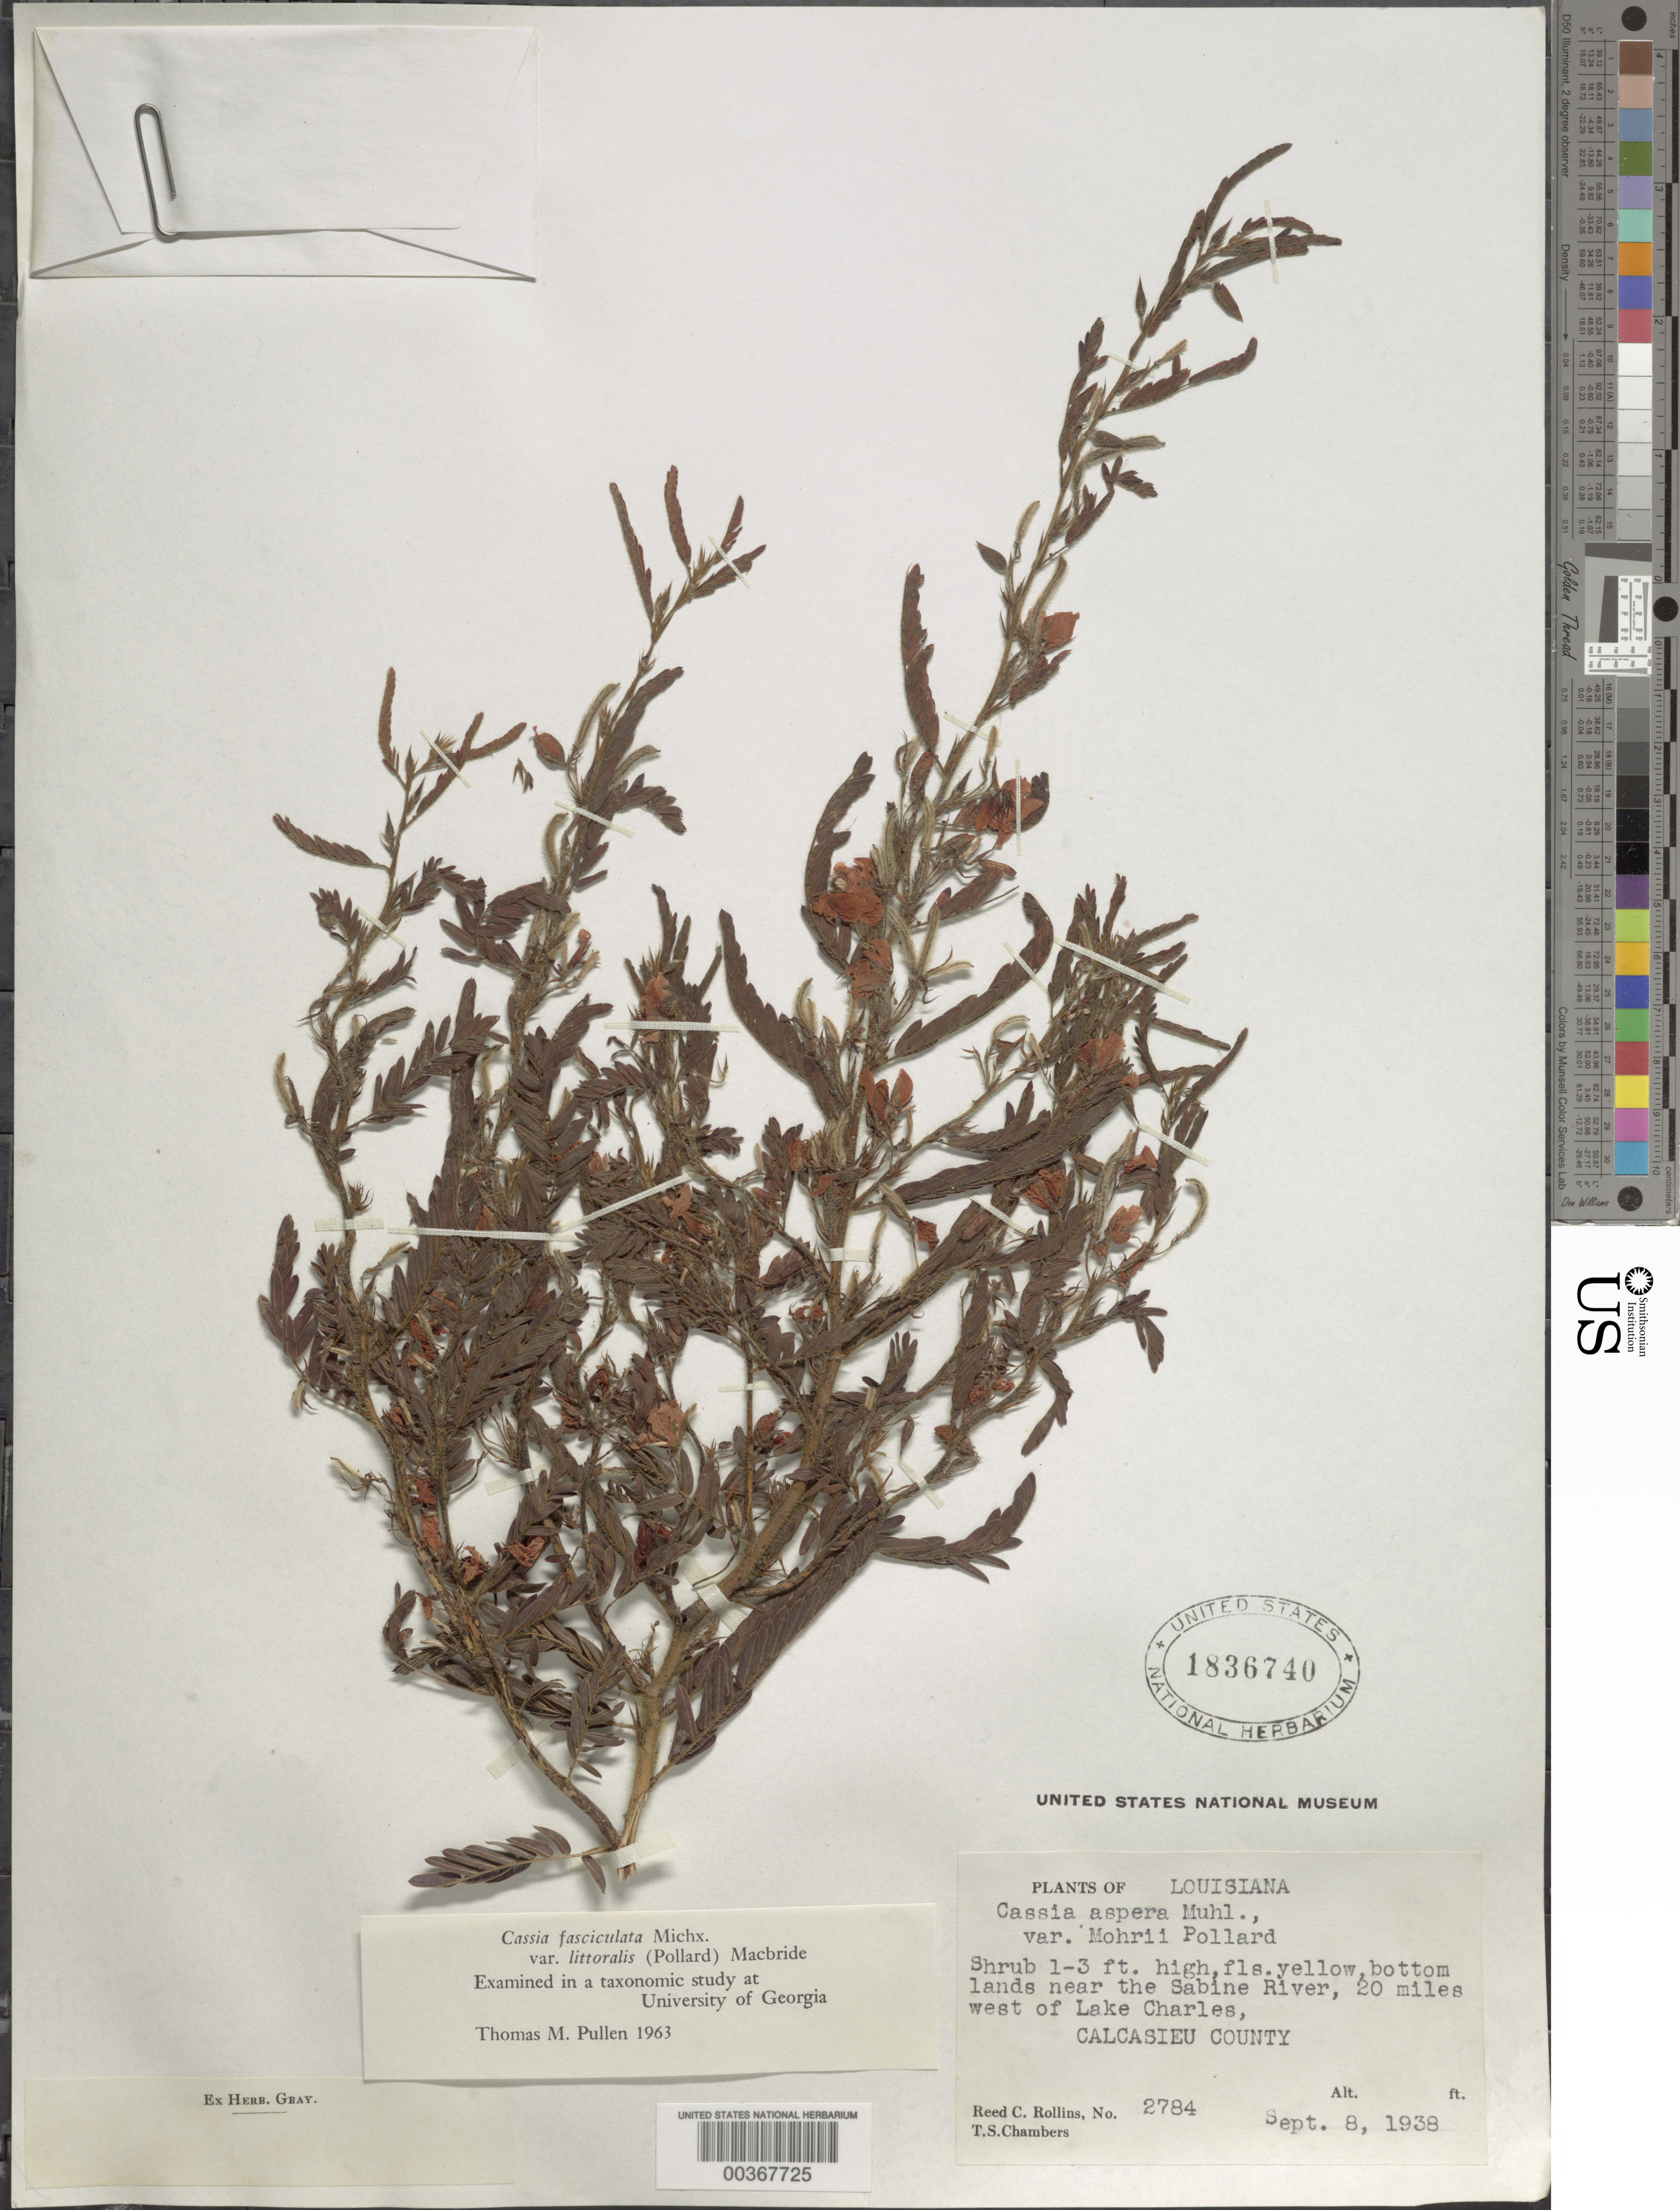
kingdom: Plantae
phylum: Tracheophyta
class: Magnoliopsida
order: Fabales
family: Fabaceae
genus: Chamaecrista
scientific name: Chamaecrista fasciculata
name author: (Michx.) Greene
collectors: R. C. Rollins & T. Chambers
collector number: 2784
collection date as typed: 08 Sep 1938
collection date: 1938-09-08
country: United States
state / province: Louisiana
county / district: Calcasieu Parish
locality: Near the sabine river, 20 mi w of lake charles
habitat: Bottom lands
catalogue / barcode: US 1836740